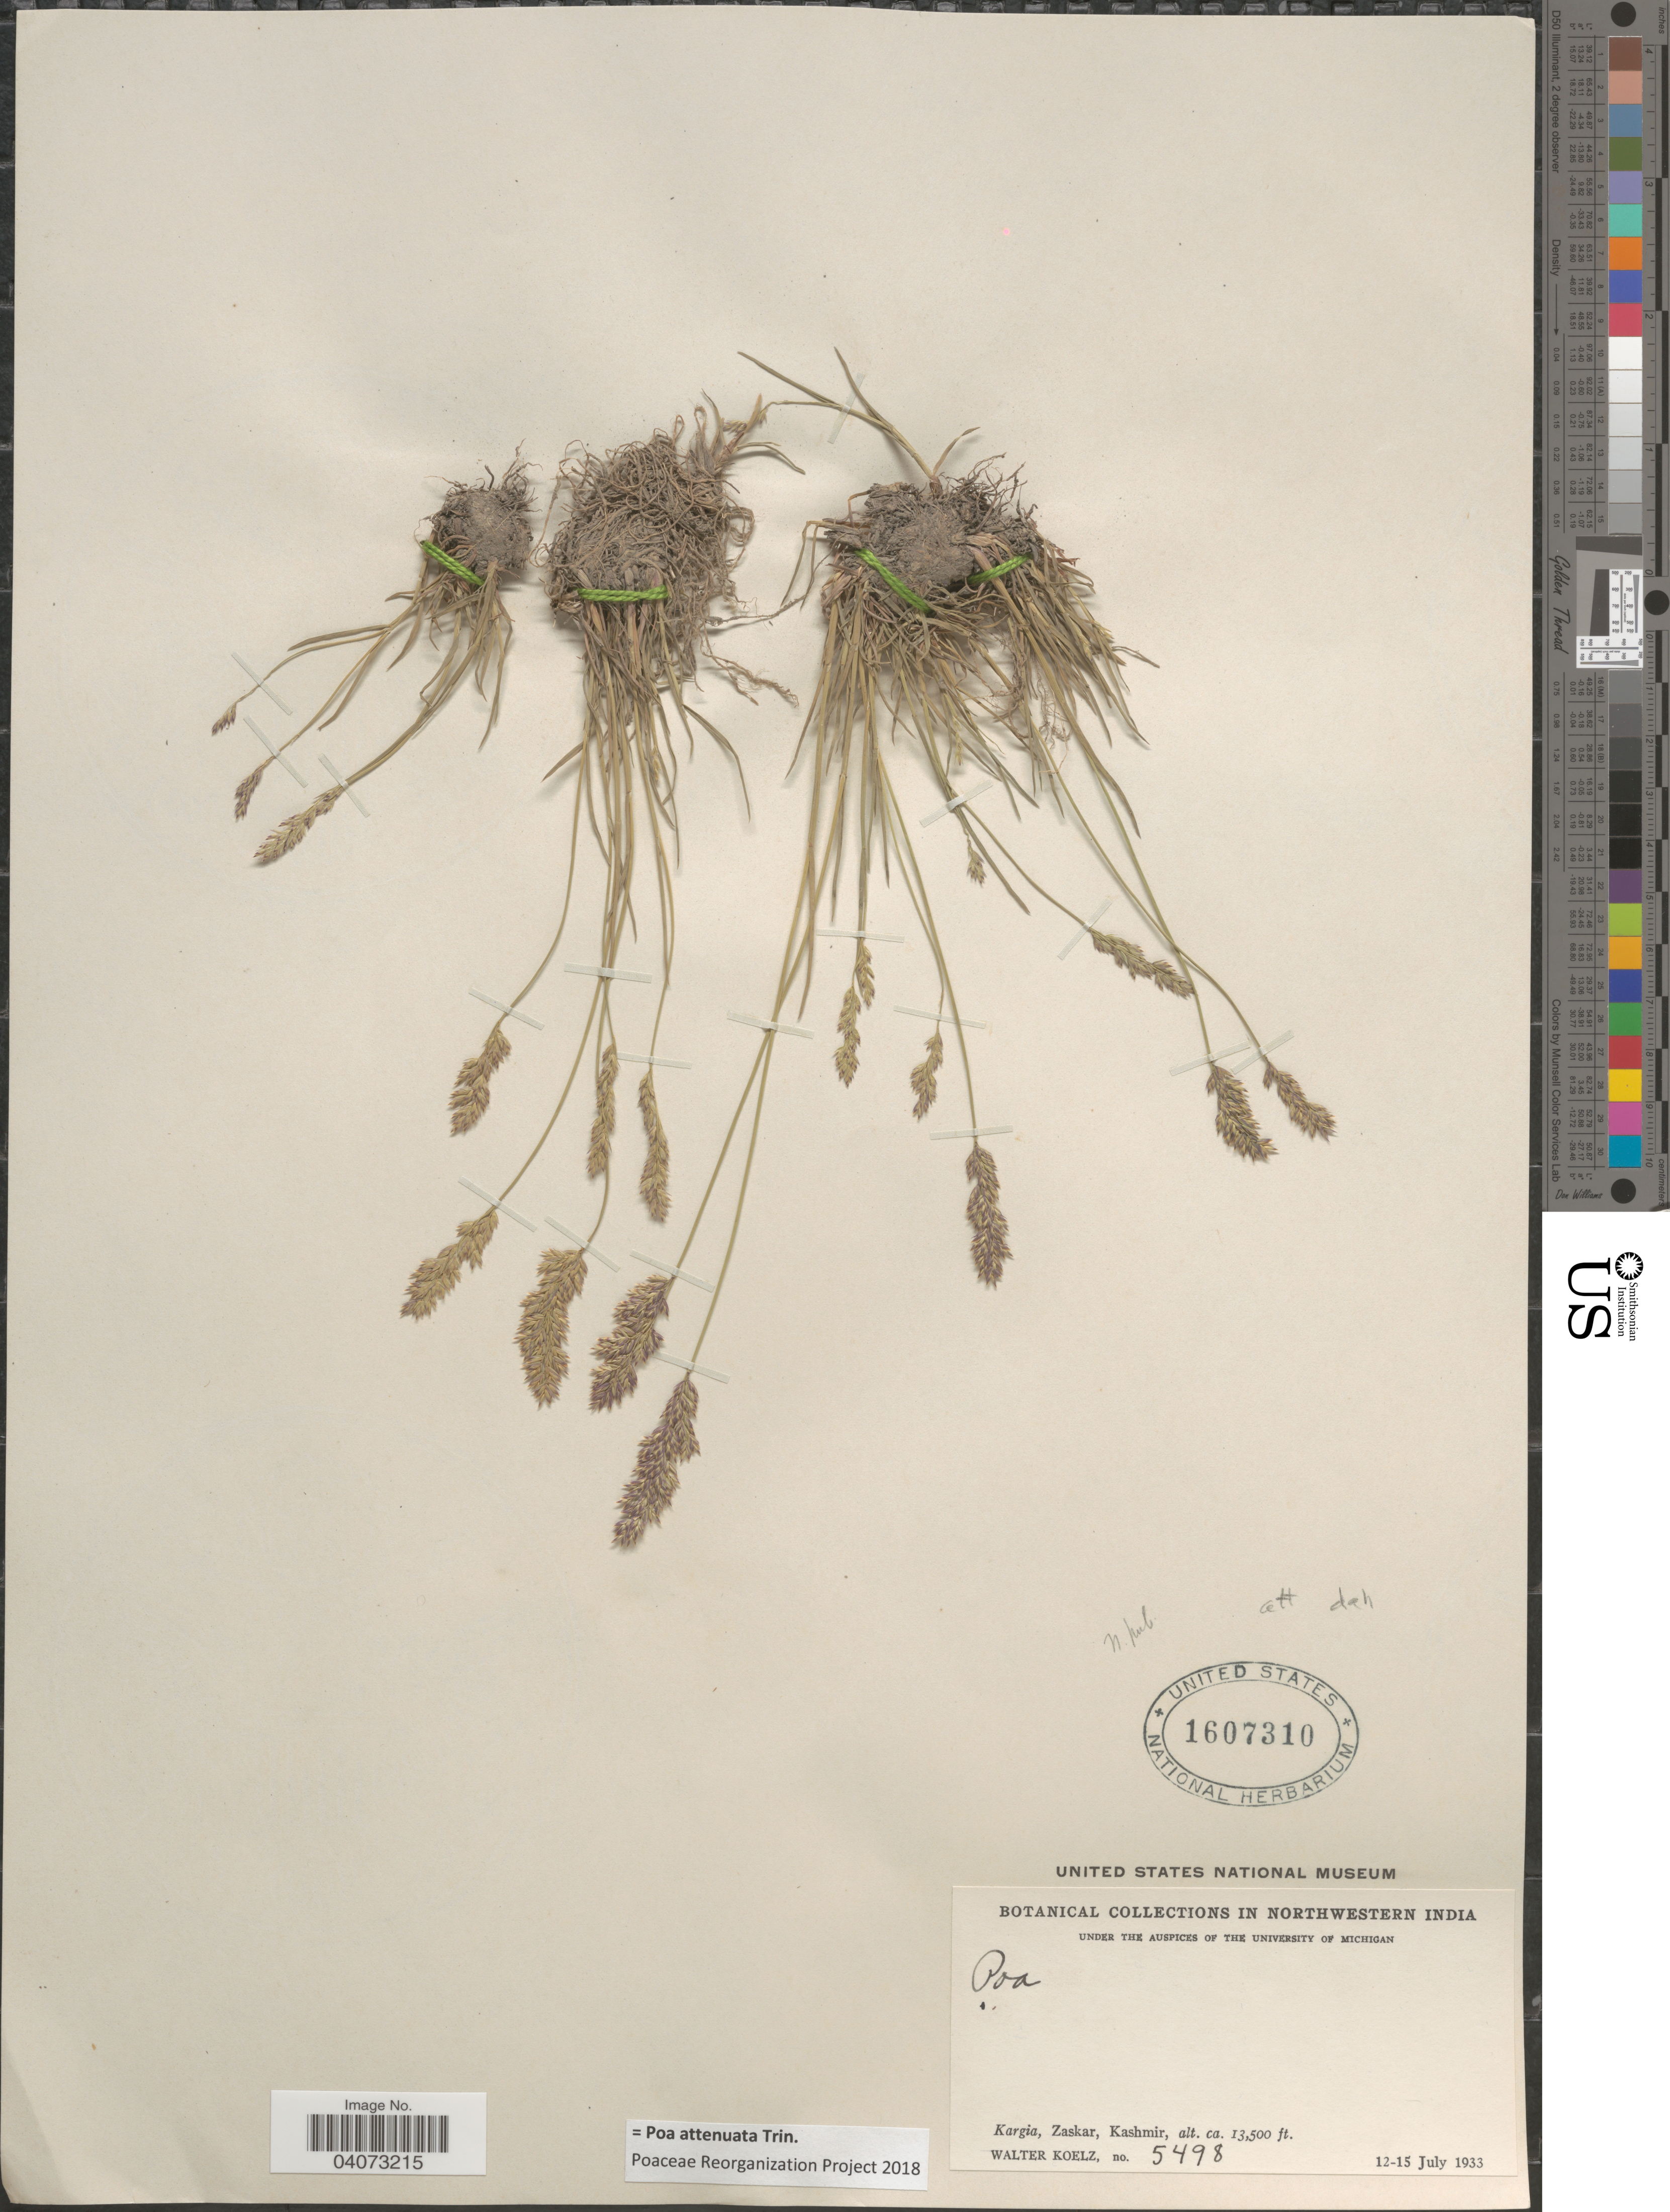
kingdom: Plantae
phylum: Tracheophyta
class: Liliopsida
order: Poales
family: Poaceae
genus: Poa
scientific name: Poa attenuata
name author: Trin.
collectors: W. N. Koelz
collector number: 5498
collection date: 1933-07-12/1933-07-15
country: India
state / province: Jammu and Kashmir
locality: Northwestern India. Kargia, Zaskar, Kashmir.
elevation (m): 4115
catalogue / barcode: US 1607310